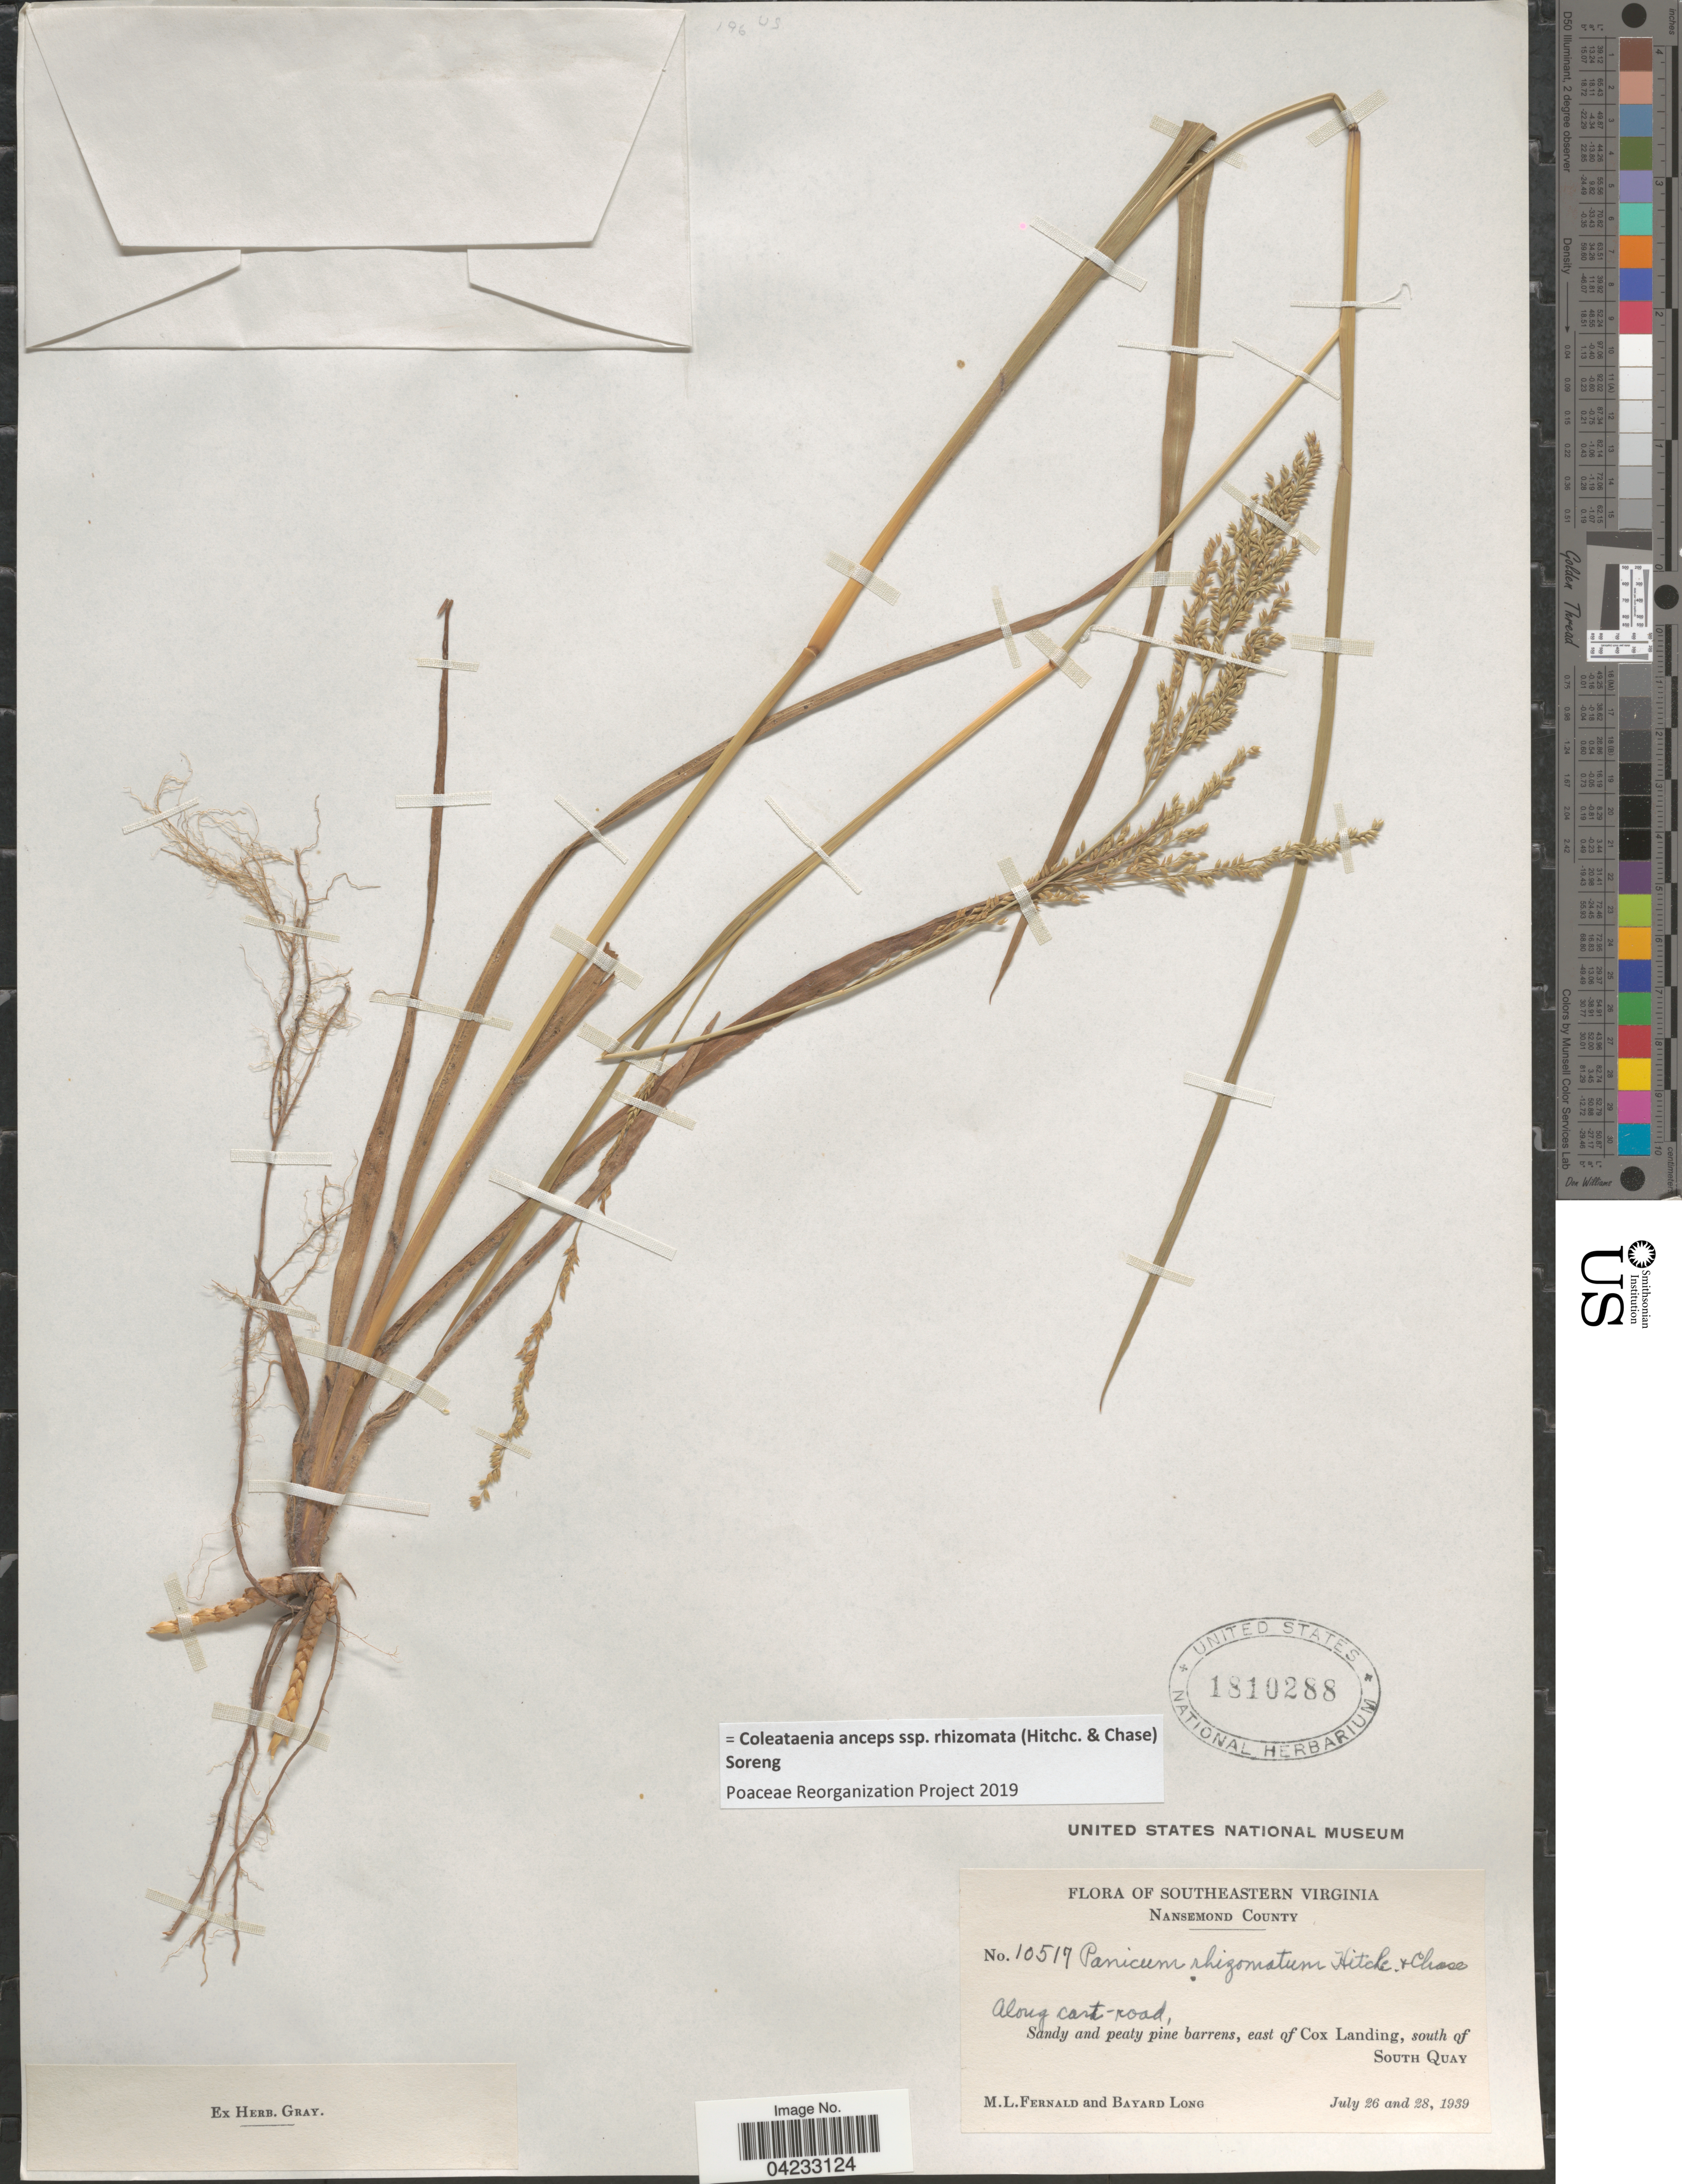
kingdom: Plantae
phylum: Tracheophyta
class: Liliopsida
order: Poales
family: Poaceae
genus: Coleataenia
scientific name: Coleataenia anceps subsp. rhizomata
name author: (Hitchc. & Chase) Soreng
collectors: M. L. Fernald & B. Long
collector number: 10517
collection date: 1939-07-26/1939-07-28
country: United States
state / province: Virginia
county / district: City of Suffolk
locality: Southeastern Virginia. Nansemond County. Along cart-road. East of Cox Landing, south of South Quay.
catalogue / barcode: US 1810288